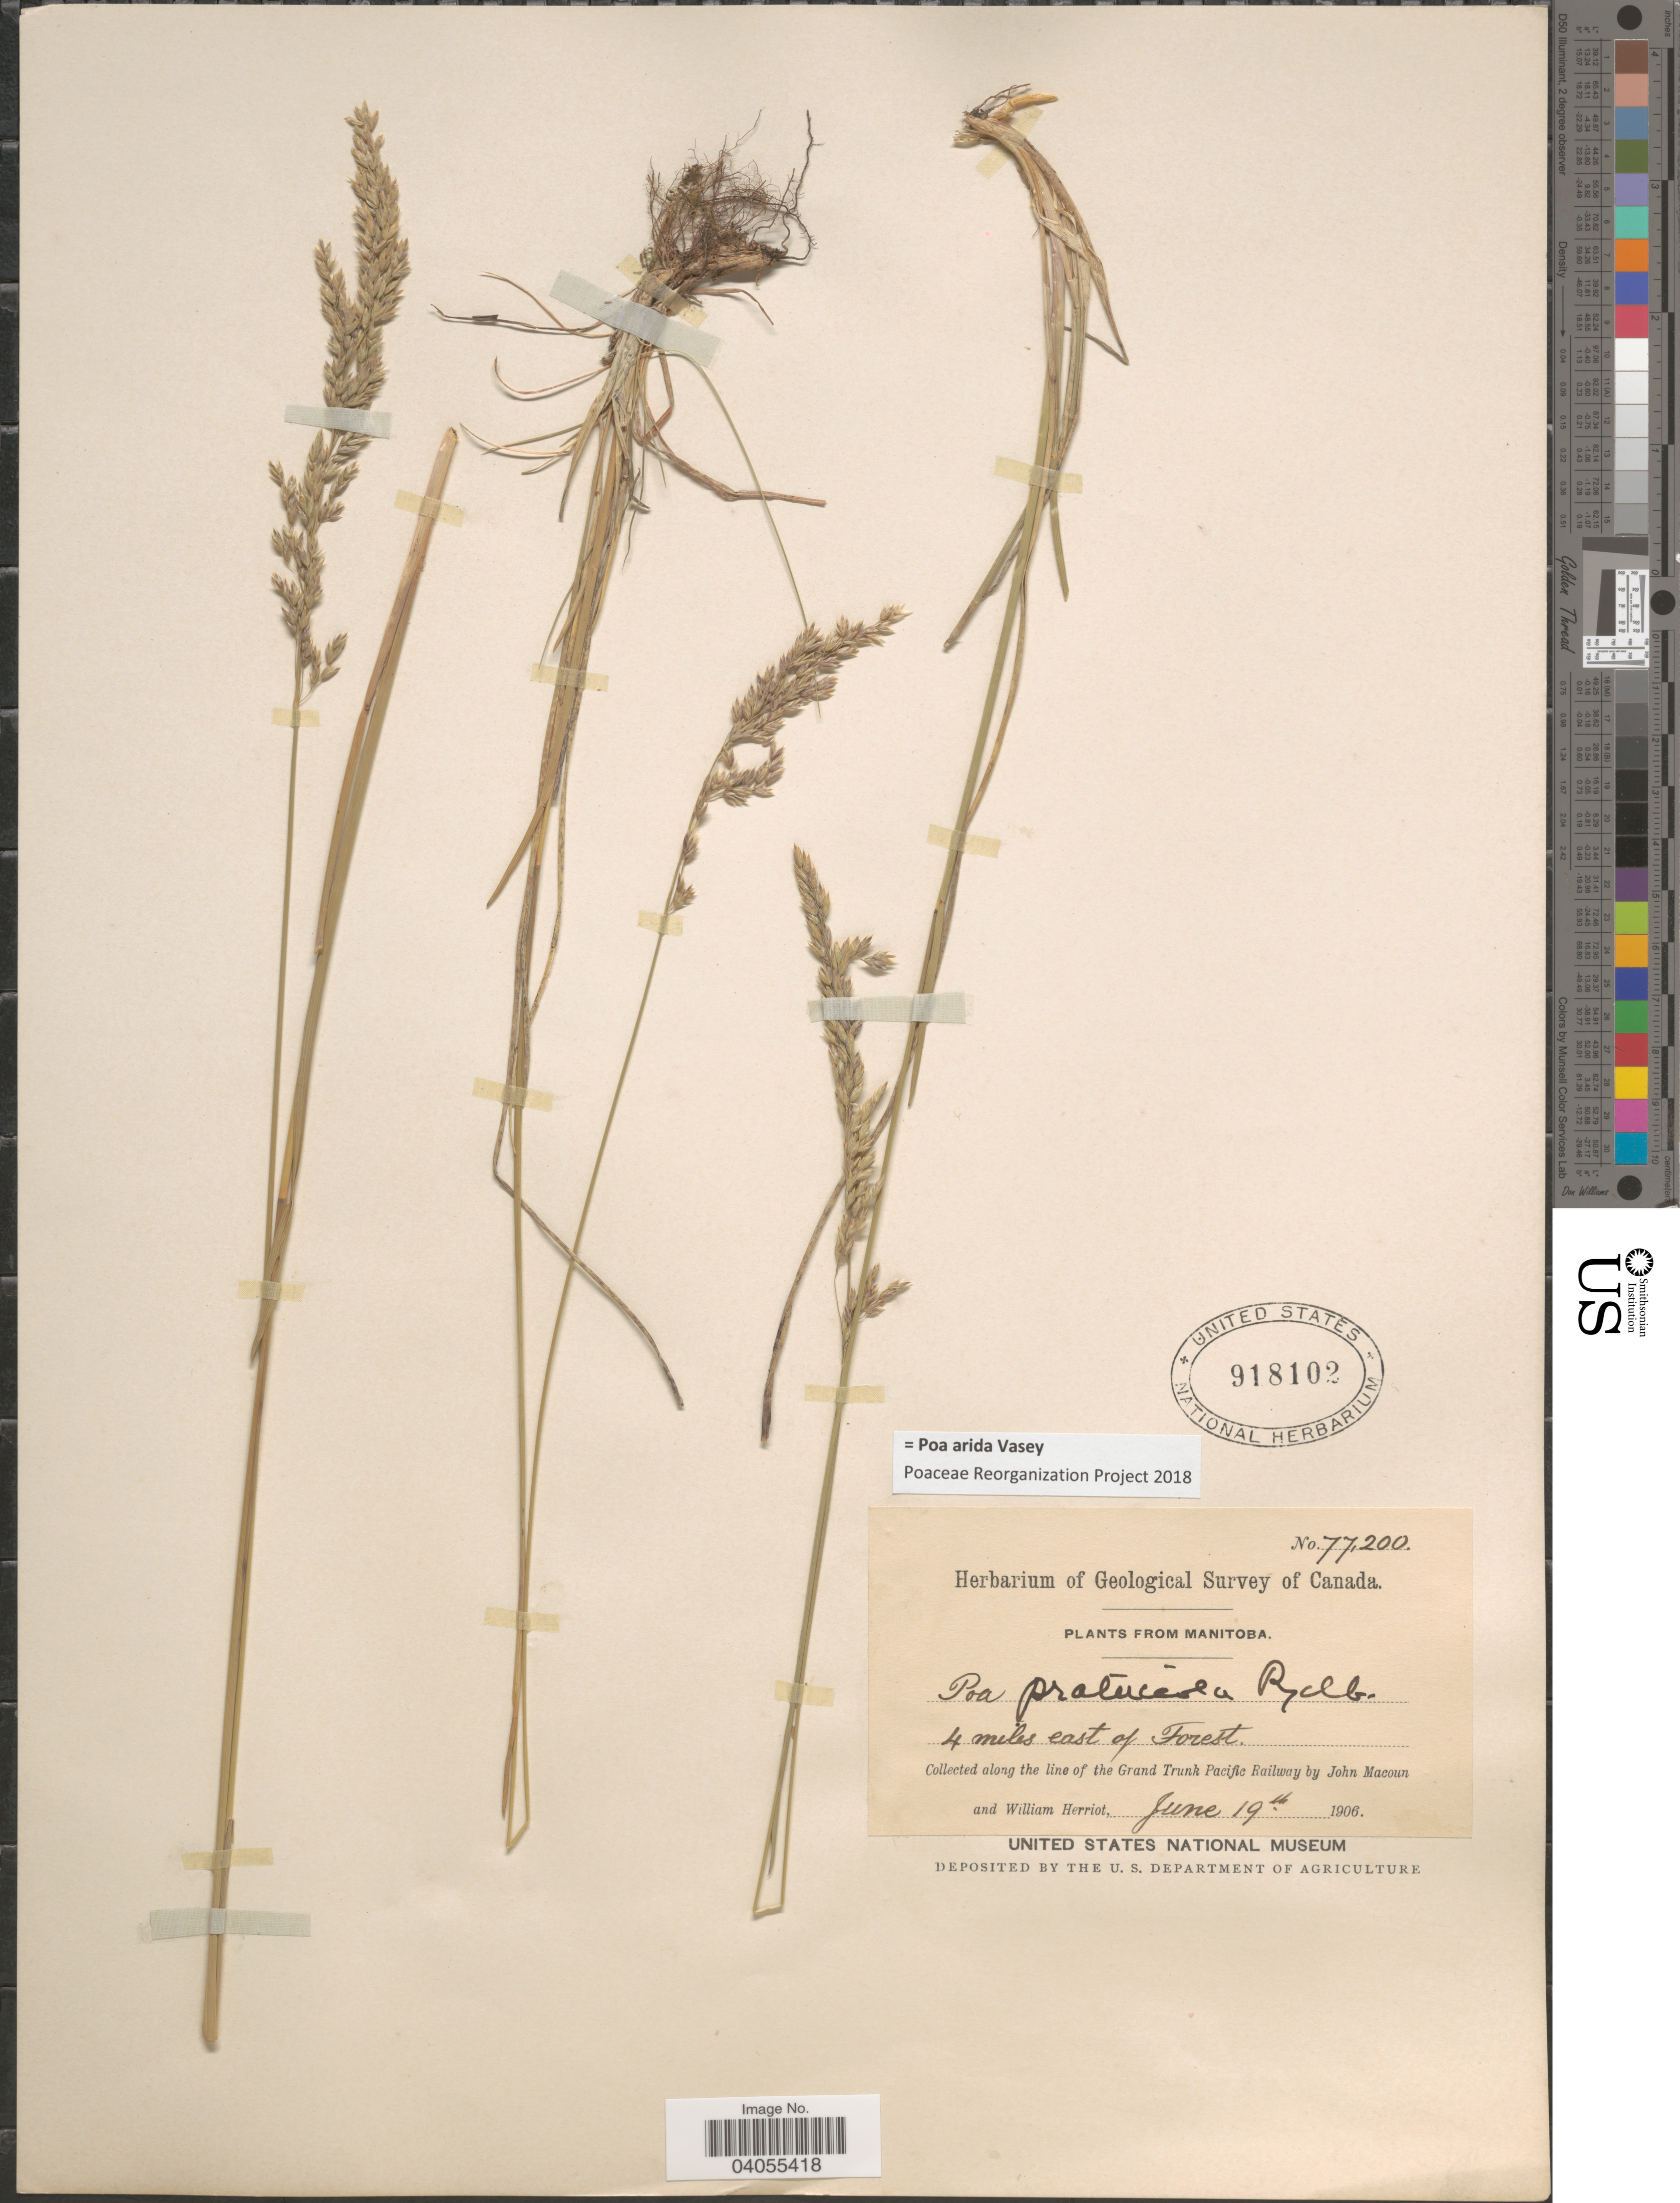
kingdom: Plantae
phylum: Tracheophyta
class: Liliopsida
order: Poales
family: Poaceae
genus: Poa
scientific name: Poa arida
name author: Vasey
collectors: J. Macoun & W. Herriot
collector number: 77200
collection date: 1906-06-19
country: Canada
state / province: Manitoba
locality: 4 miles east of Forest. Along the line of the Grand Trunk Pacific Railway.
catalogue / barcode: US 918102